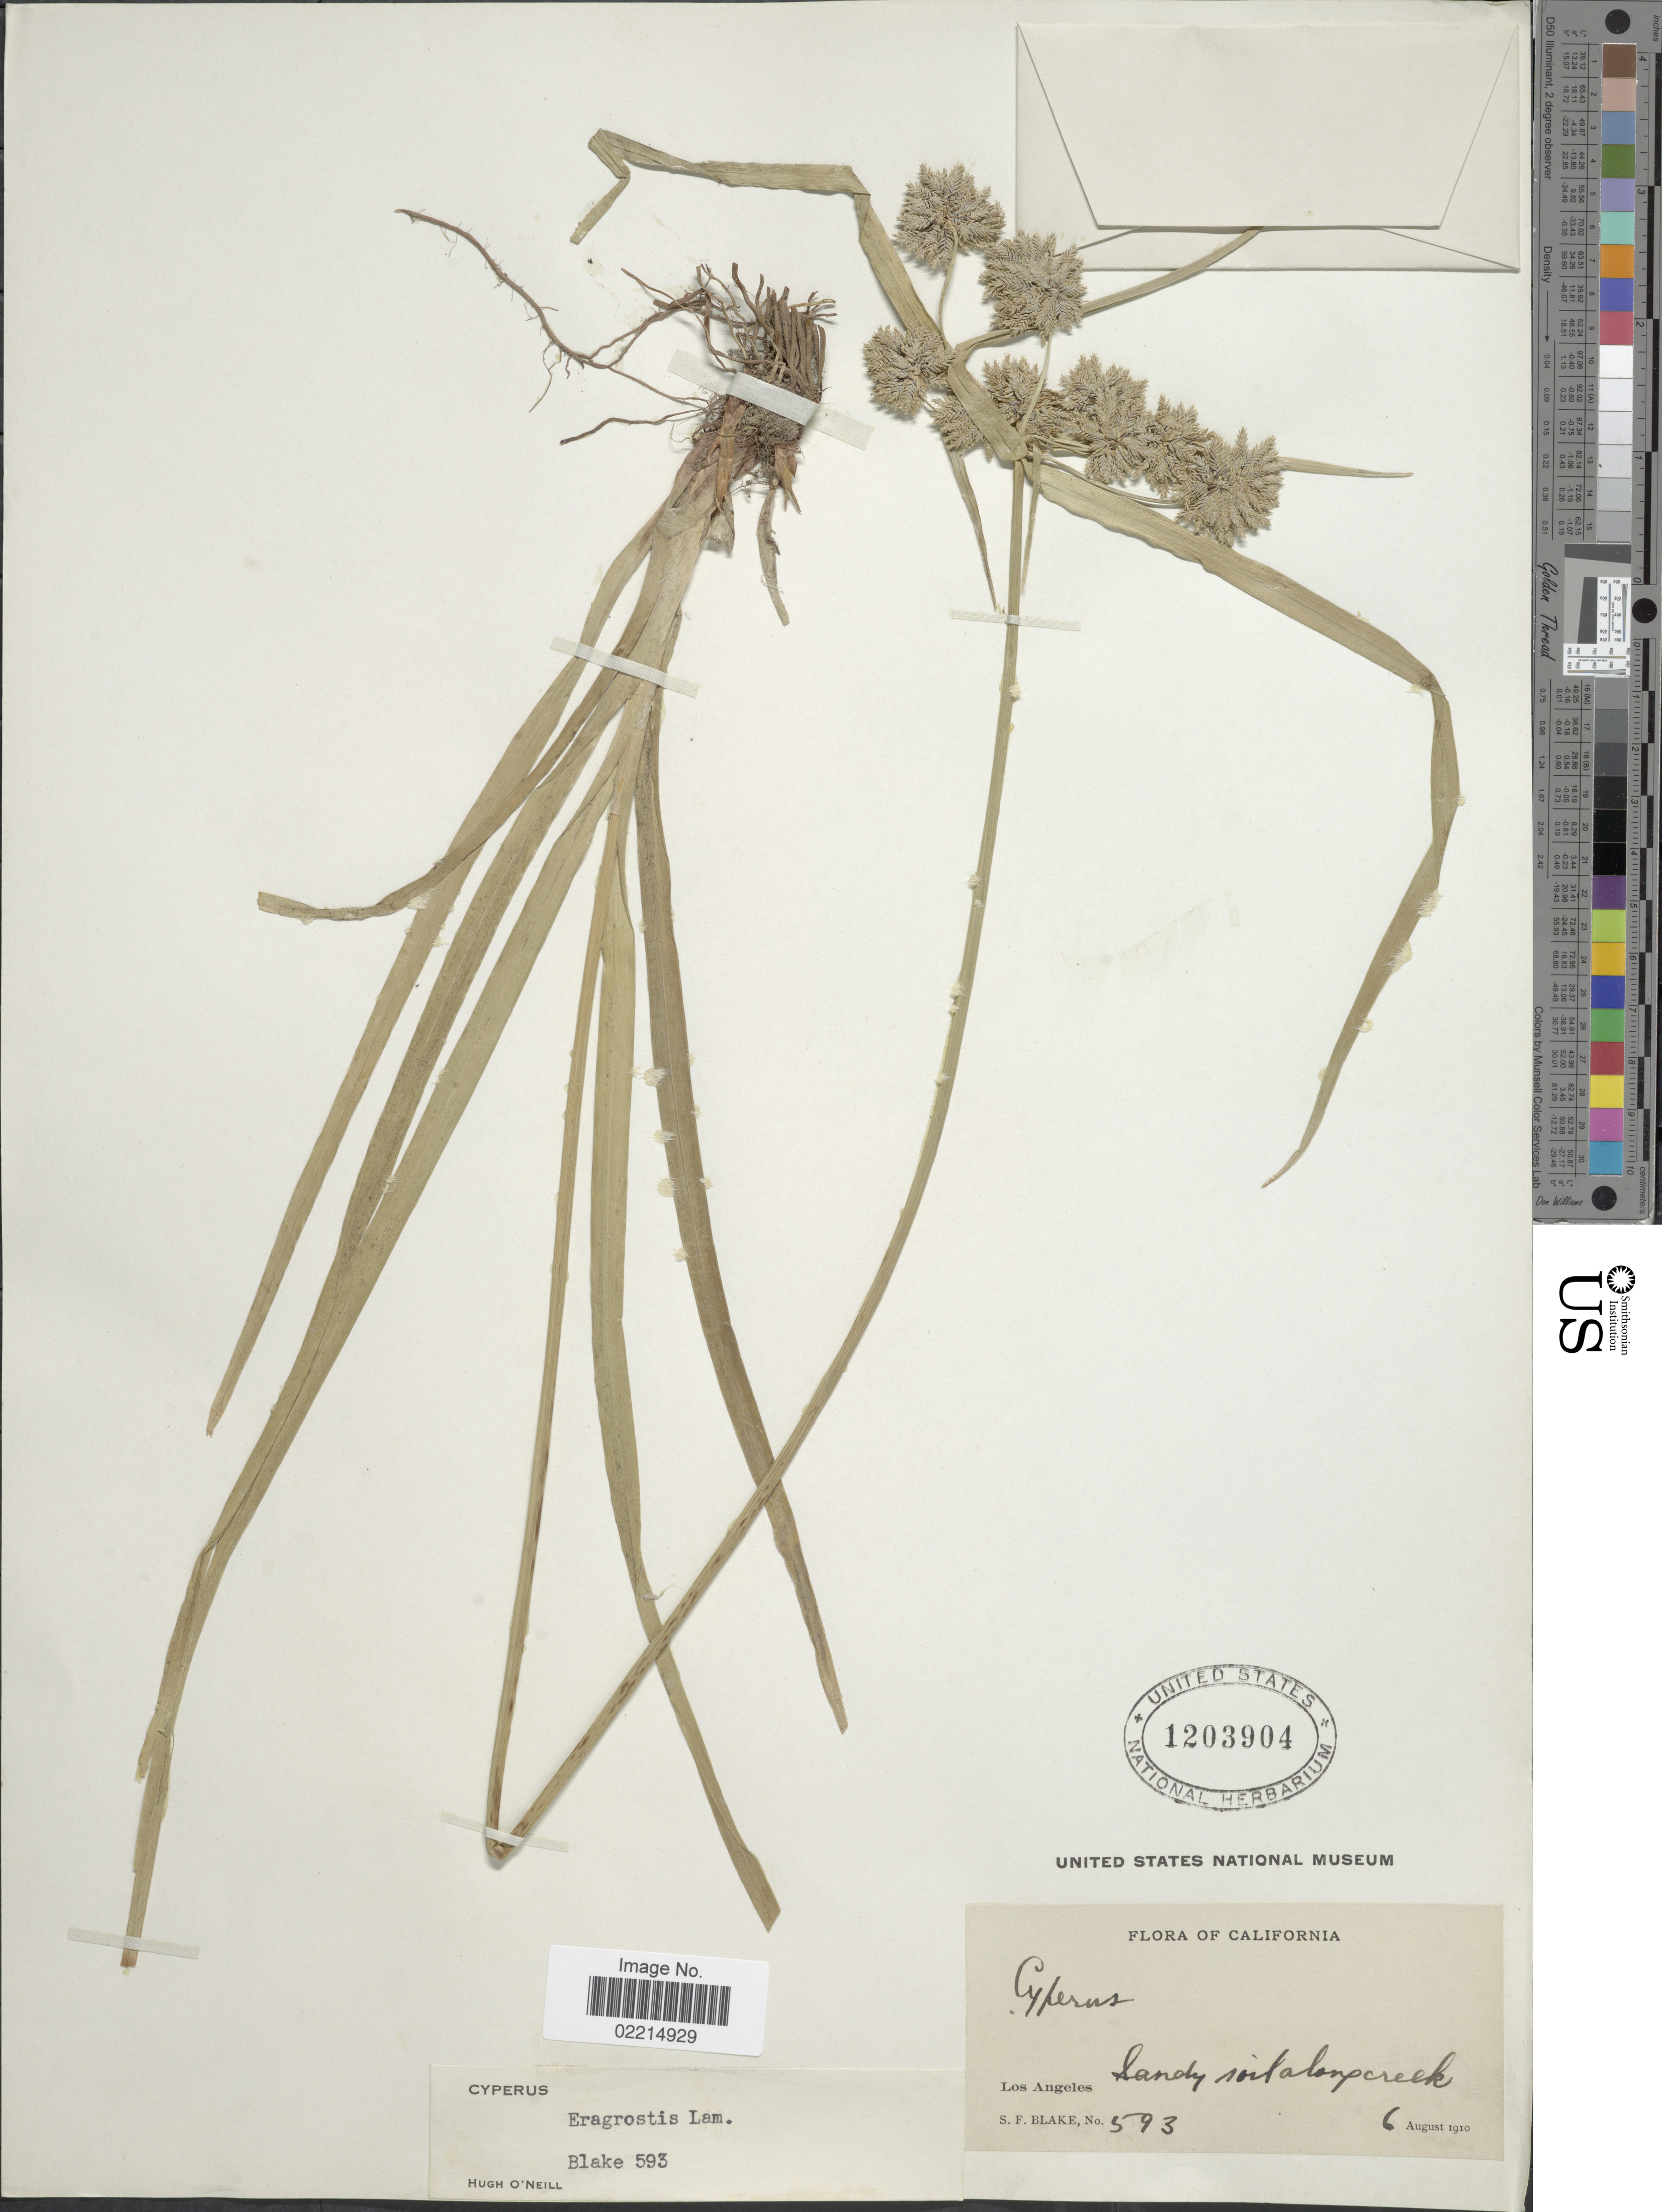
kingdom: Plantae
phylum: Tracheophyta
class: Liliopsida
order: Poales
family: Cyperaceae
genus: Cyperus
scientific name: Cyperus eragrostis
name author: Lam.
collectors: S. Blake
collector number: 593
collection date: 1910-08-06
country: United States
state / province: California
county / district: Los Angeles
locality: Los Angeles, sandy soil along creek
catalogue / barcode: US 1203904